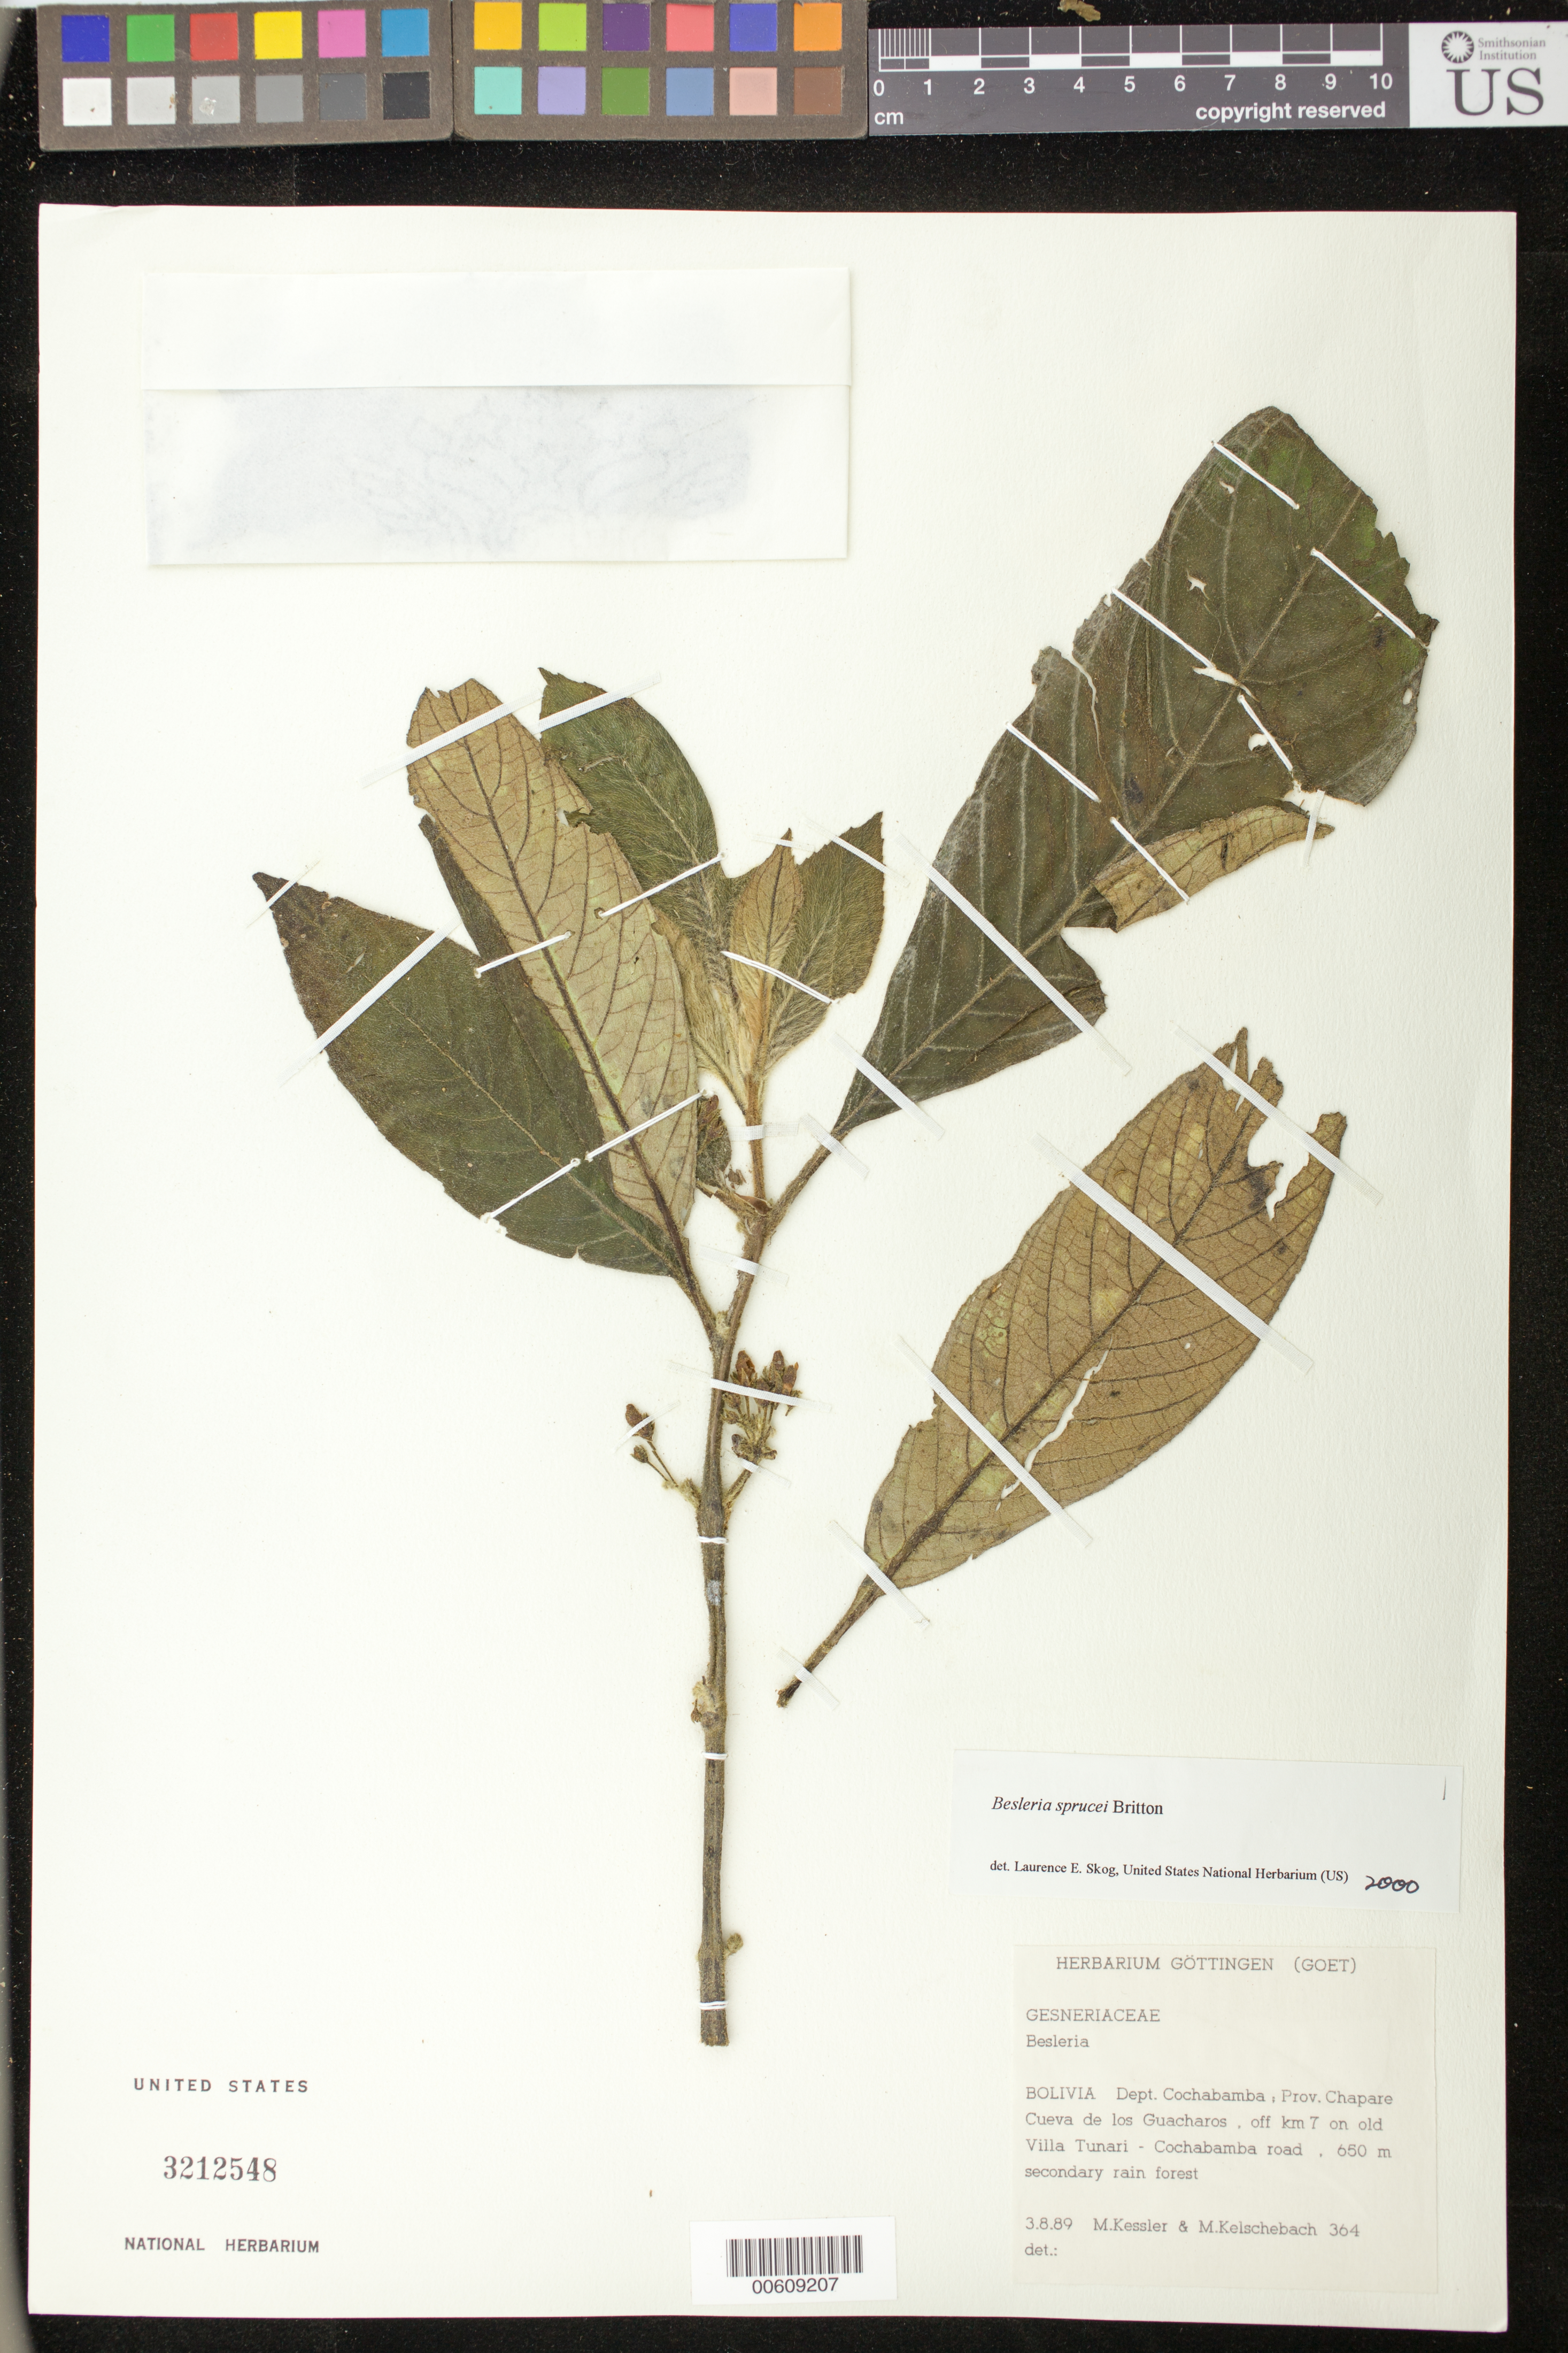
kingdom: Plantae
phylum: Tracheophyta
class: Magnoliopsida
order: Lamiales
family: Gesneriaceae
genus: Besleria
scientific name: Besleria sprucei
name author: Britton ex Rusby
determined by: Skog, Laurence E.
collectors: M. Kessler & M. Kelschebach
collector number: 364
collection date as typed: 03 Aug 1989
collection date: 1989-08-03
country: Bolivia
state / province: Cochabamba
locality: Prov. Chapare; Cueva de los Guacharos, off km 7 on old Villa Tunari - Cochabamba road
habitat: Secondary rain forest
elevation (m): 650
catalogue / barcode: US 3212548